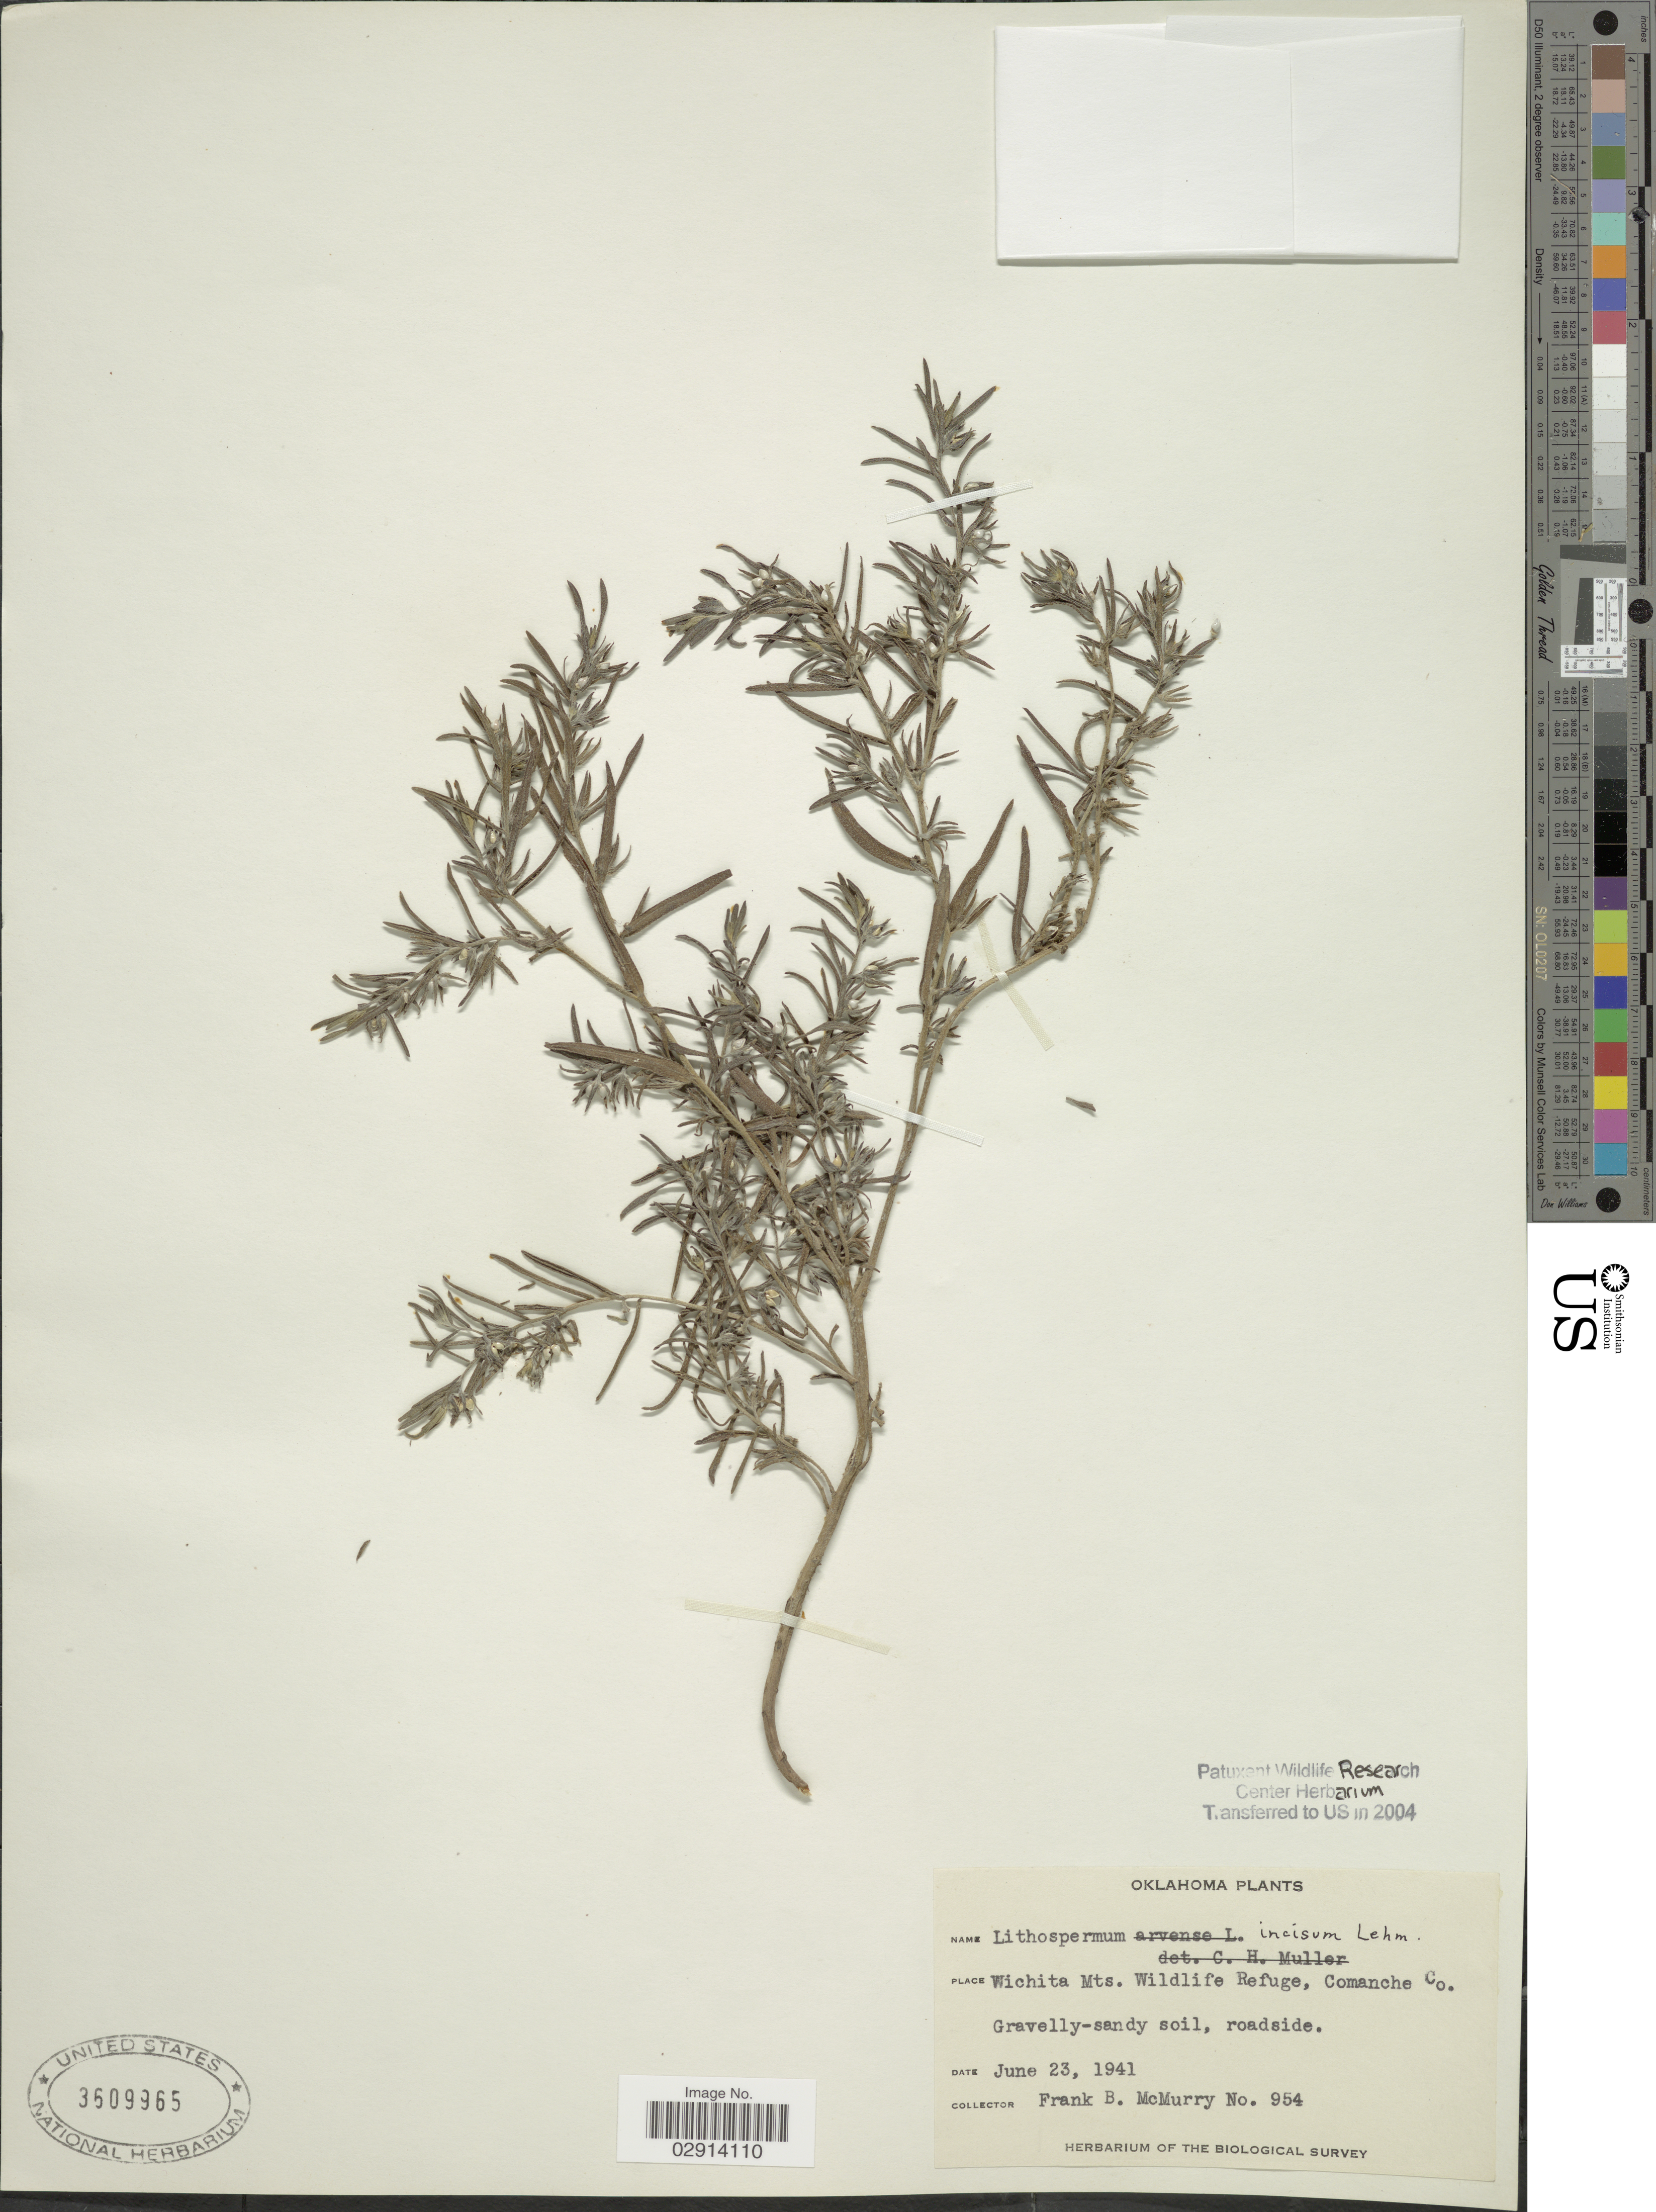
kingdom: Plantae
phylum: Tracheophyta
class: Magnoliopsida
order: Boraginales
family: Boraginaceae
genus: Lithospermum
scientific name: Lithospermum incisum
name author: Lehm.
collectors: F. B. McMurry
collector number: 954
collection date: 1941-06-23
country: United States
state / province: Oklahoma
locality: Wichita Mts. Wildlife Refuge, Comanche Co.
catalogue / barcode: US 3609965